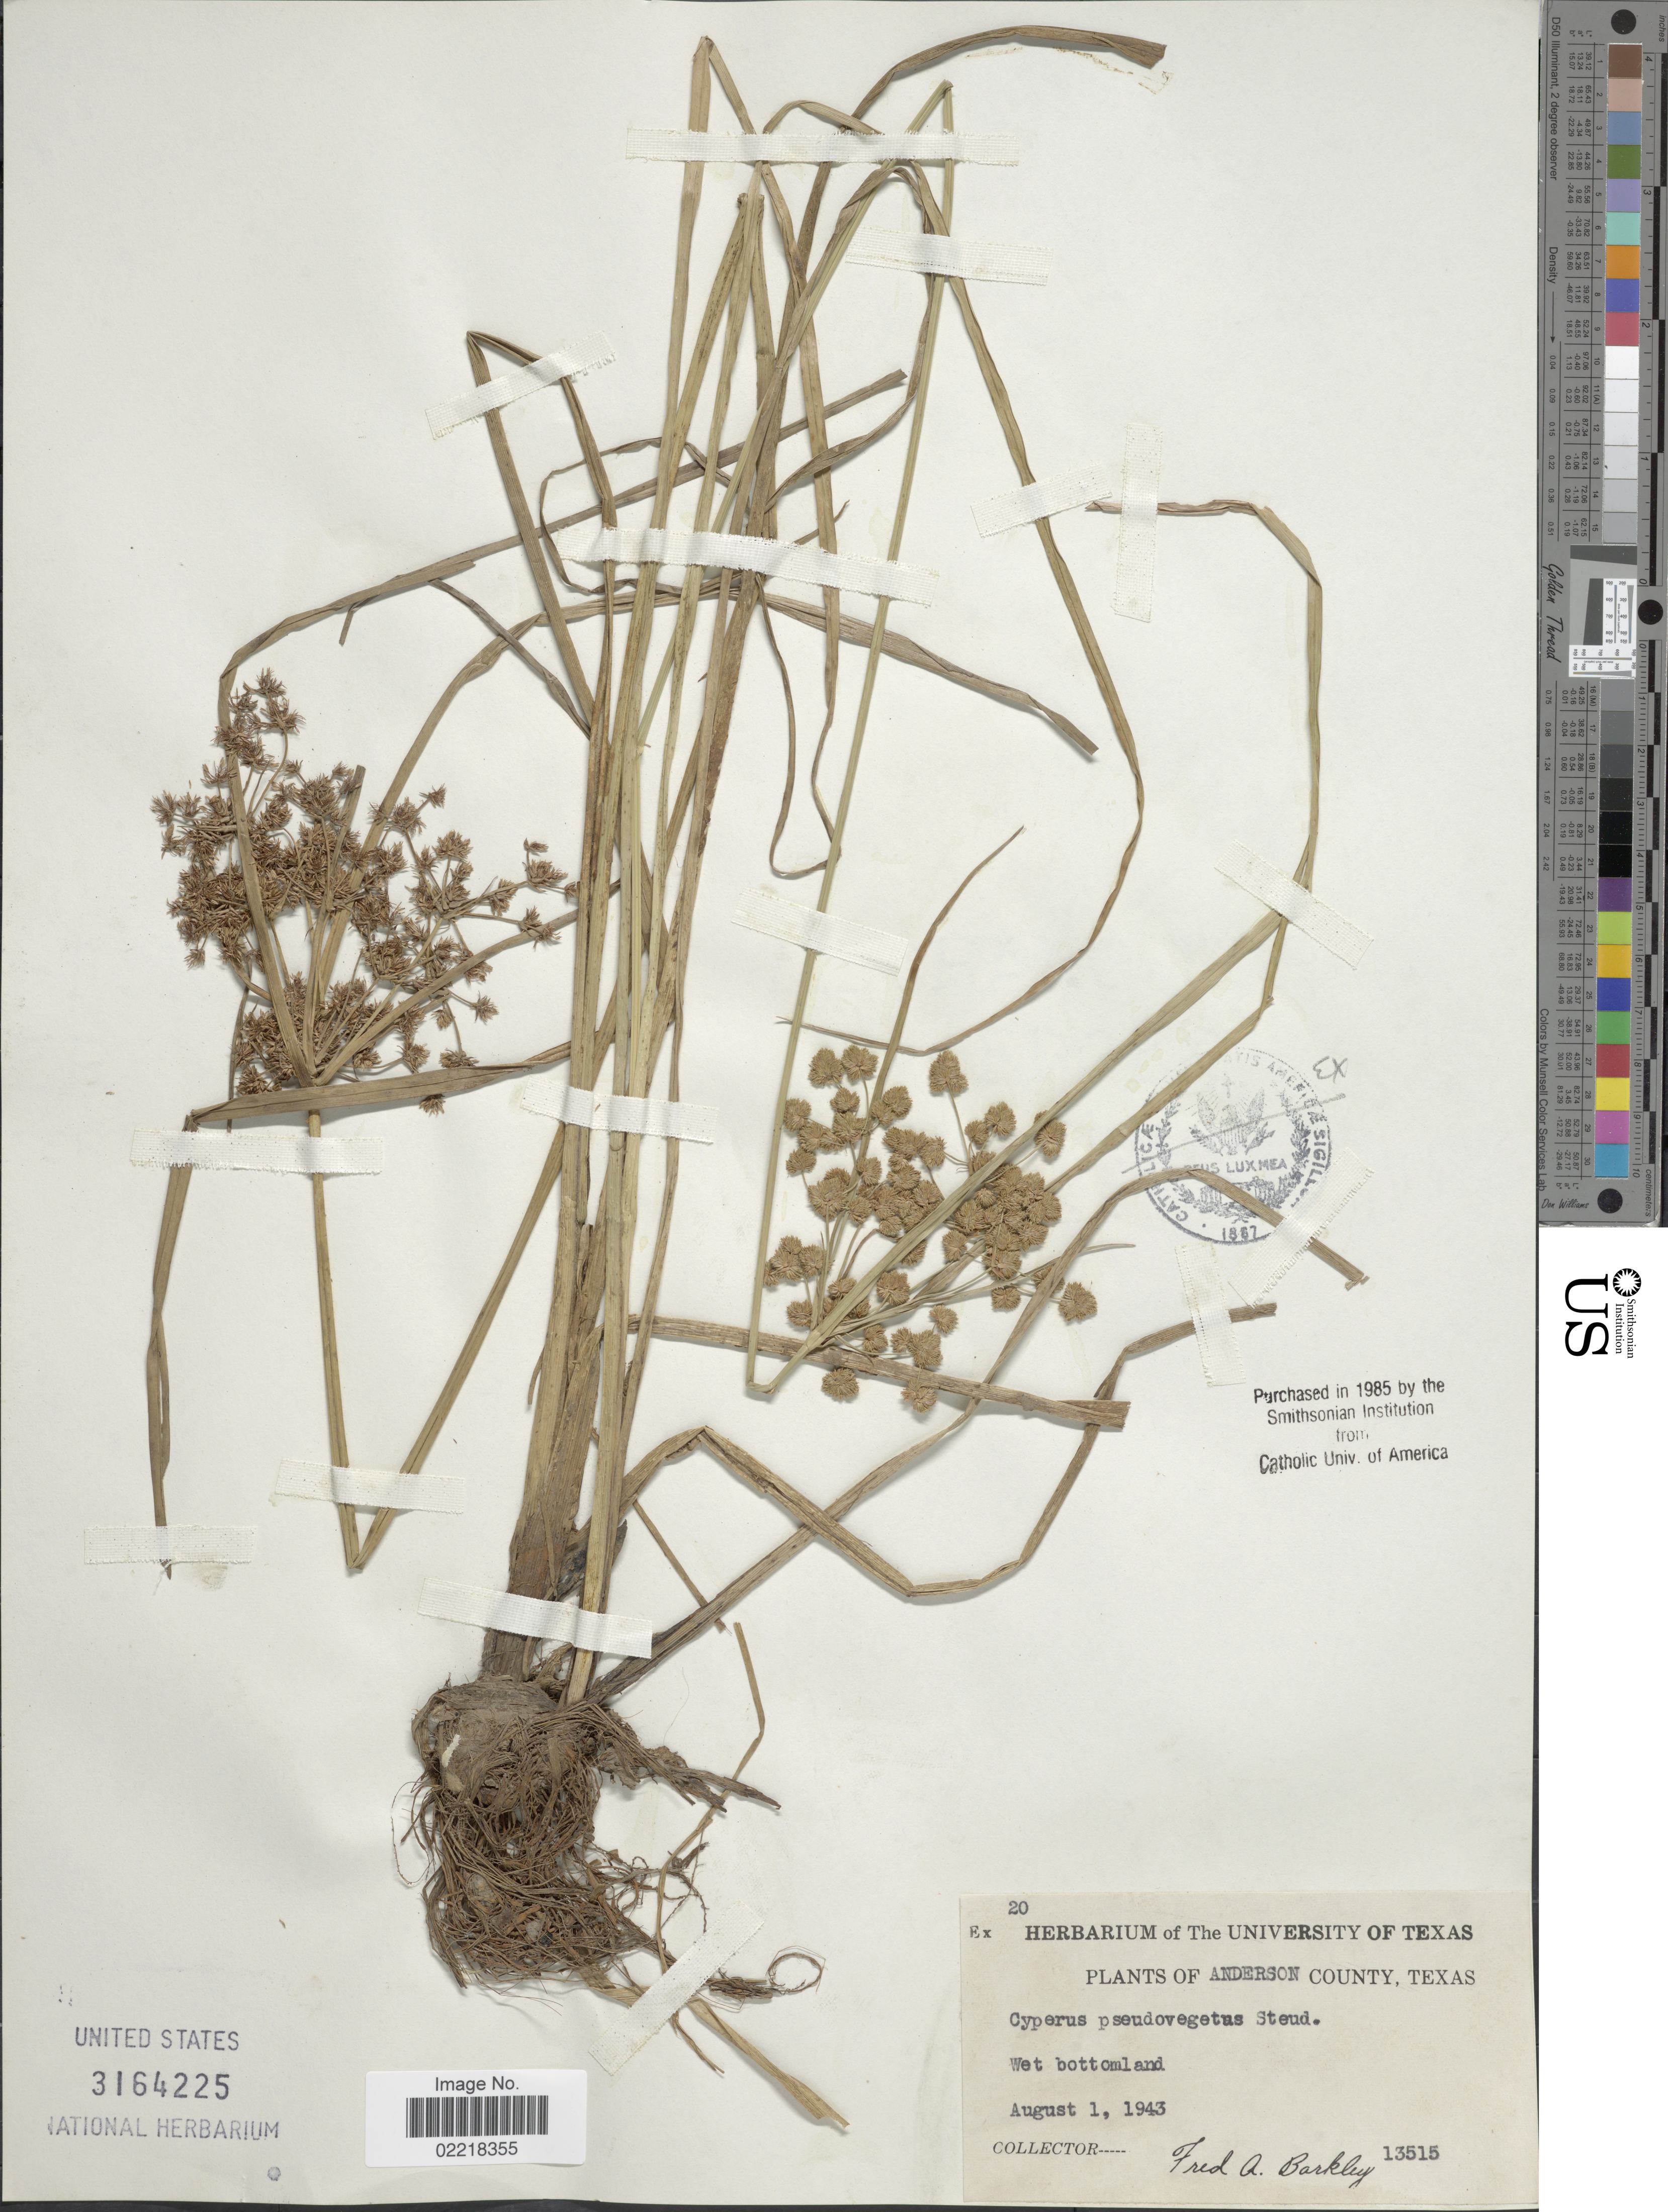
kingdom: Plantae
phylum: Tracheophyta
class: Liliopsida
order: Poales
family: Cyperaceae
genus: Cyperus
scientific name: Cyperus pseudovegetus Steud.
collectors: F. A. Barkley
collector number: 13515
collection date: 1943-08-01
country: United States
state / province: Texas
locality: Anderson County, wet bottomland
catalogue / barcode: US 3164225